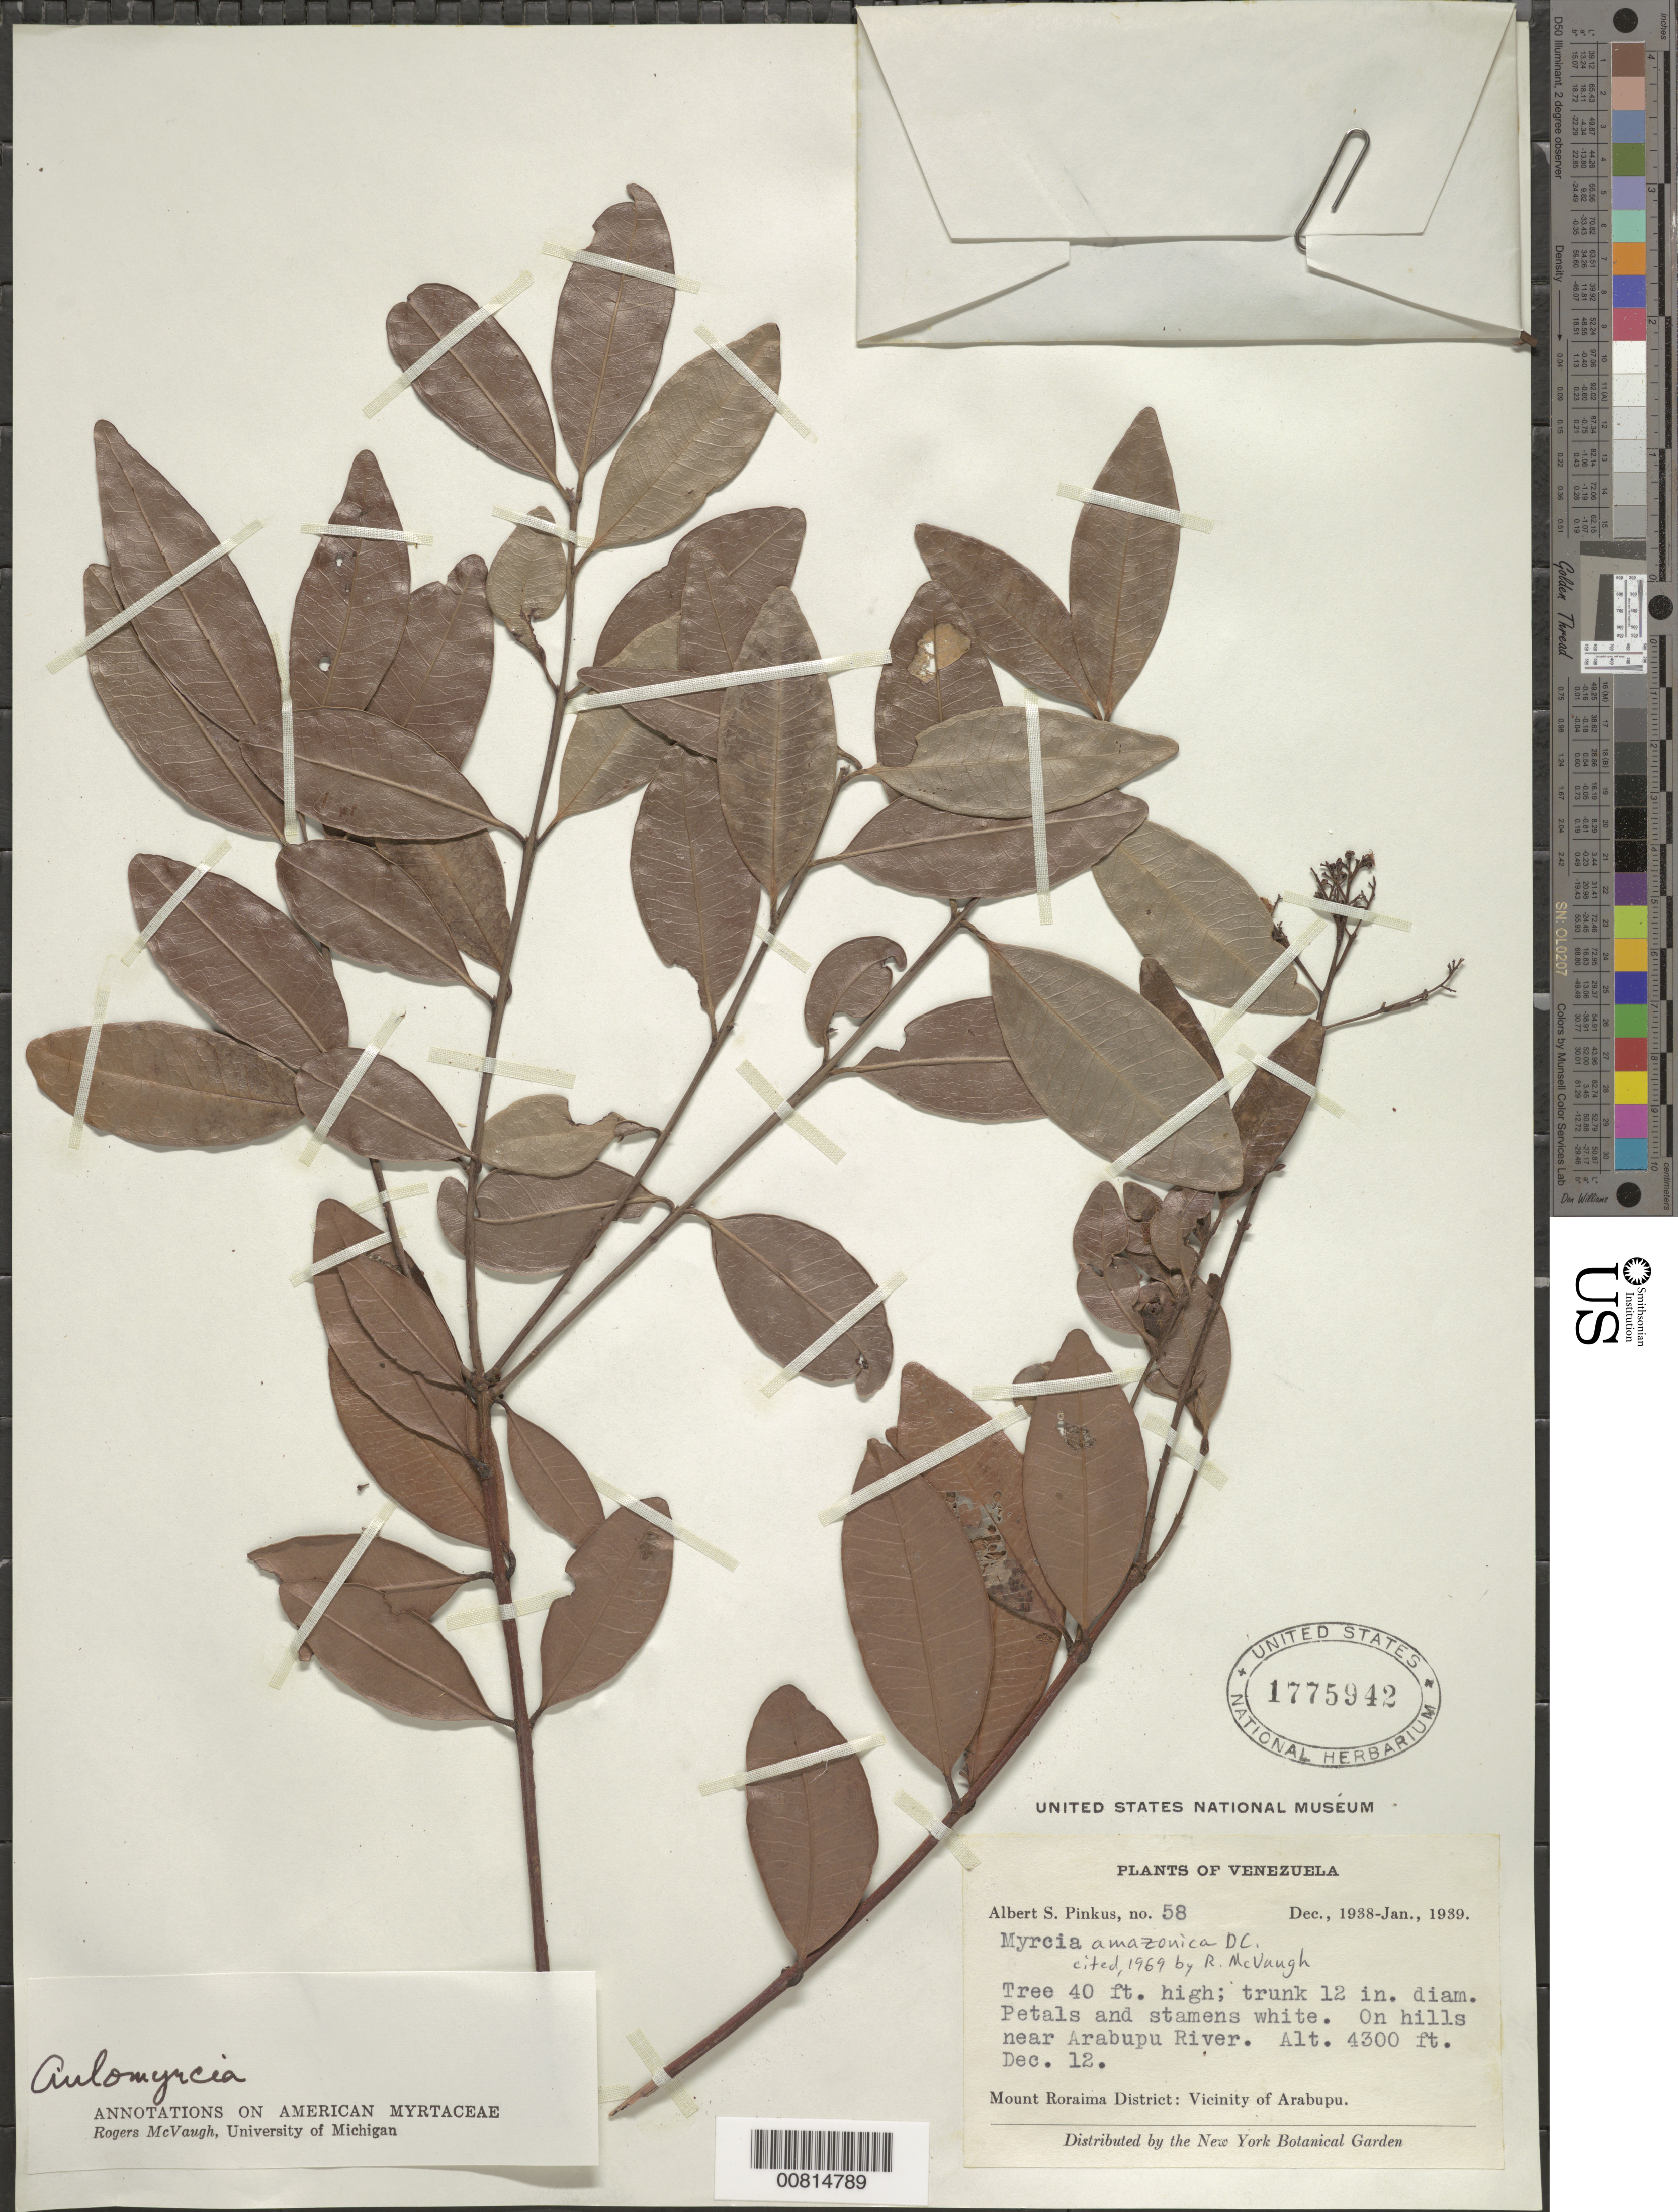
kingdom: Plantae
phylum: Tracheophyta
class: Magnoliopsida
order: Myrtales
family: Myrtaceae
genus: Myrcia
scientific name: Myrcia amazonica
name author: DC.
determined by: McVaugh, R.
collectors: A. Pinkus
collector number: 58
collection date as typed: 12-Dec-38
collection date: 1938-12-12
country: Venezuela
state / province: Bolívar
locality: Mt. Roraima District; vic of Arabupu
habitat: Hills near river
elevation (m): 1311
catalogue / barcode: US 1775942